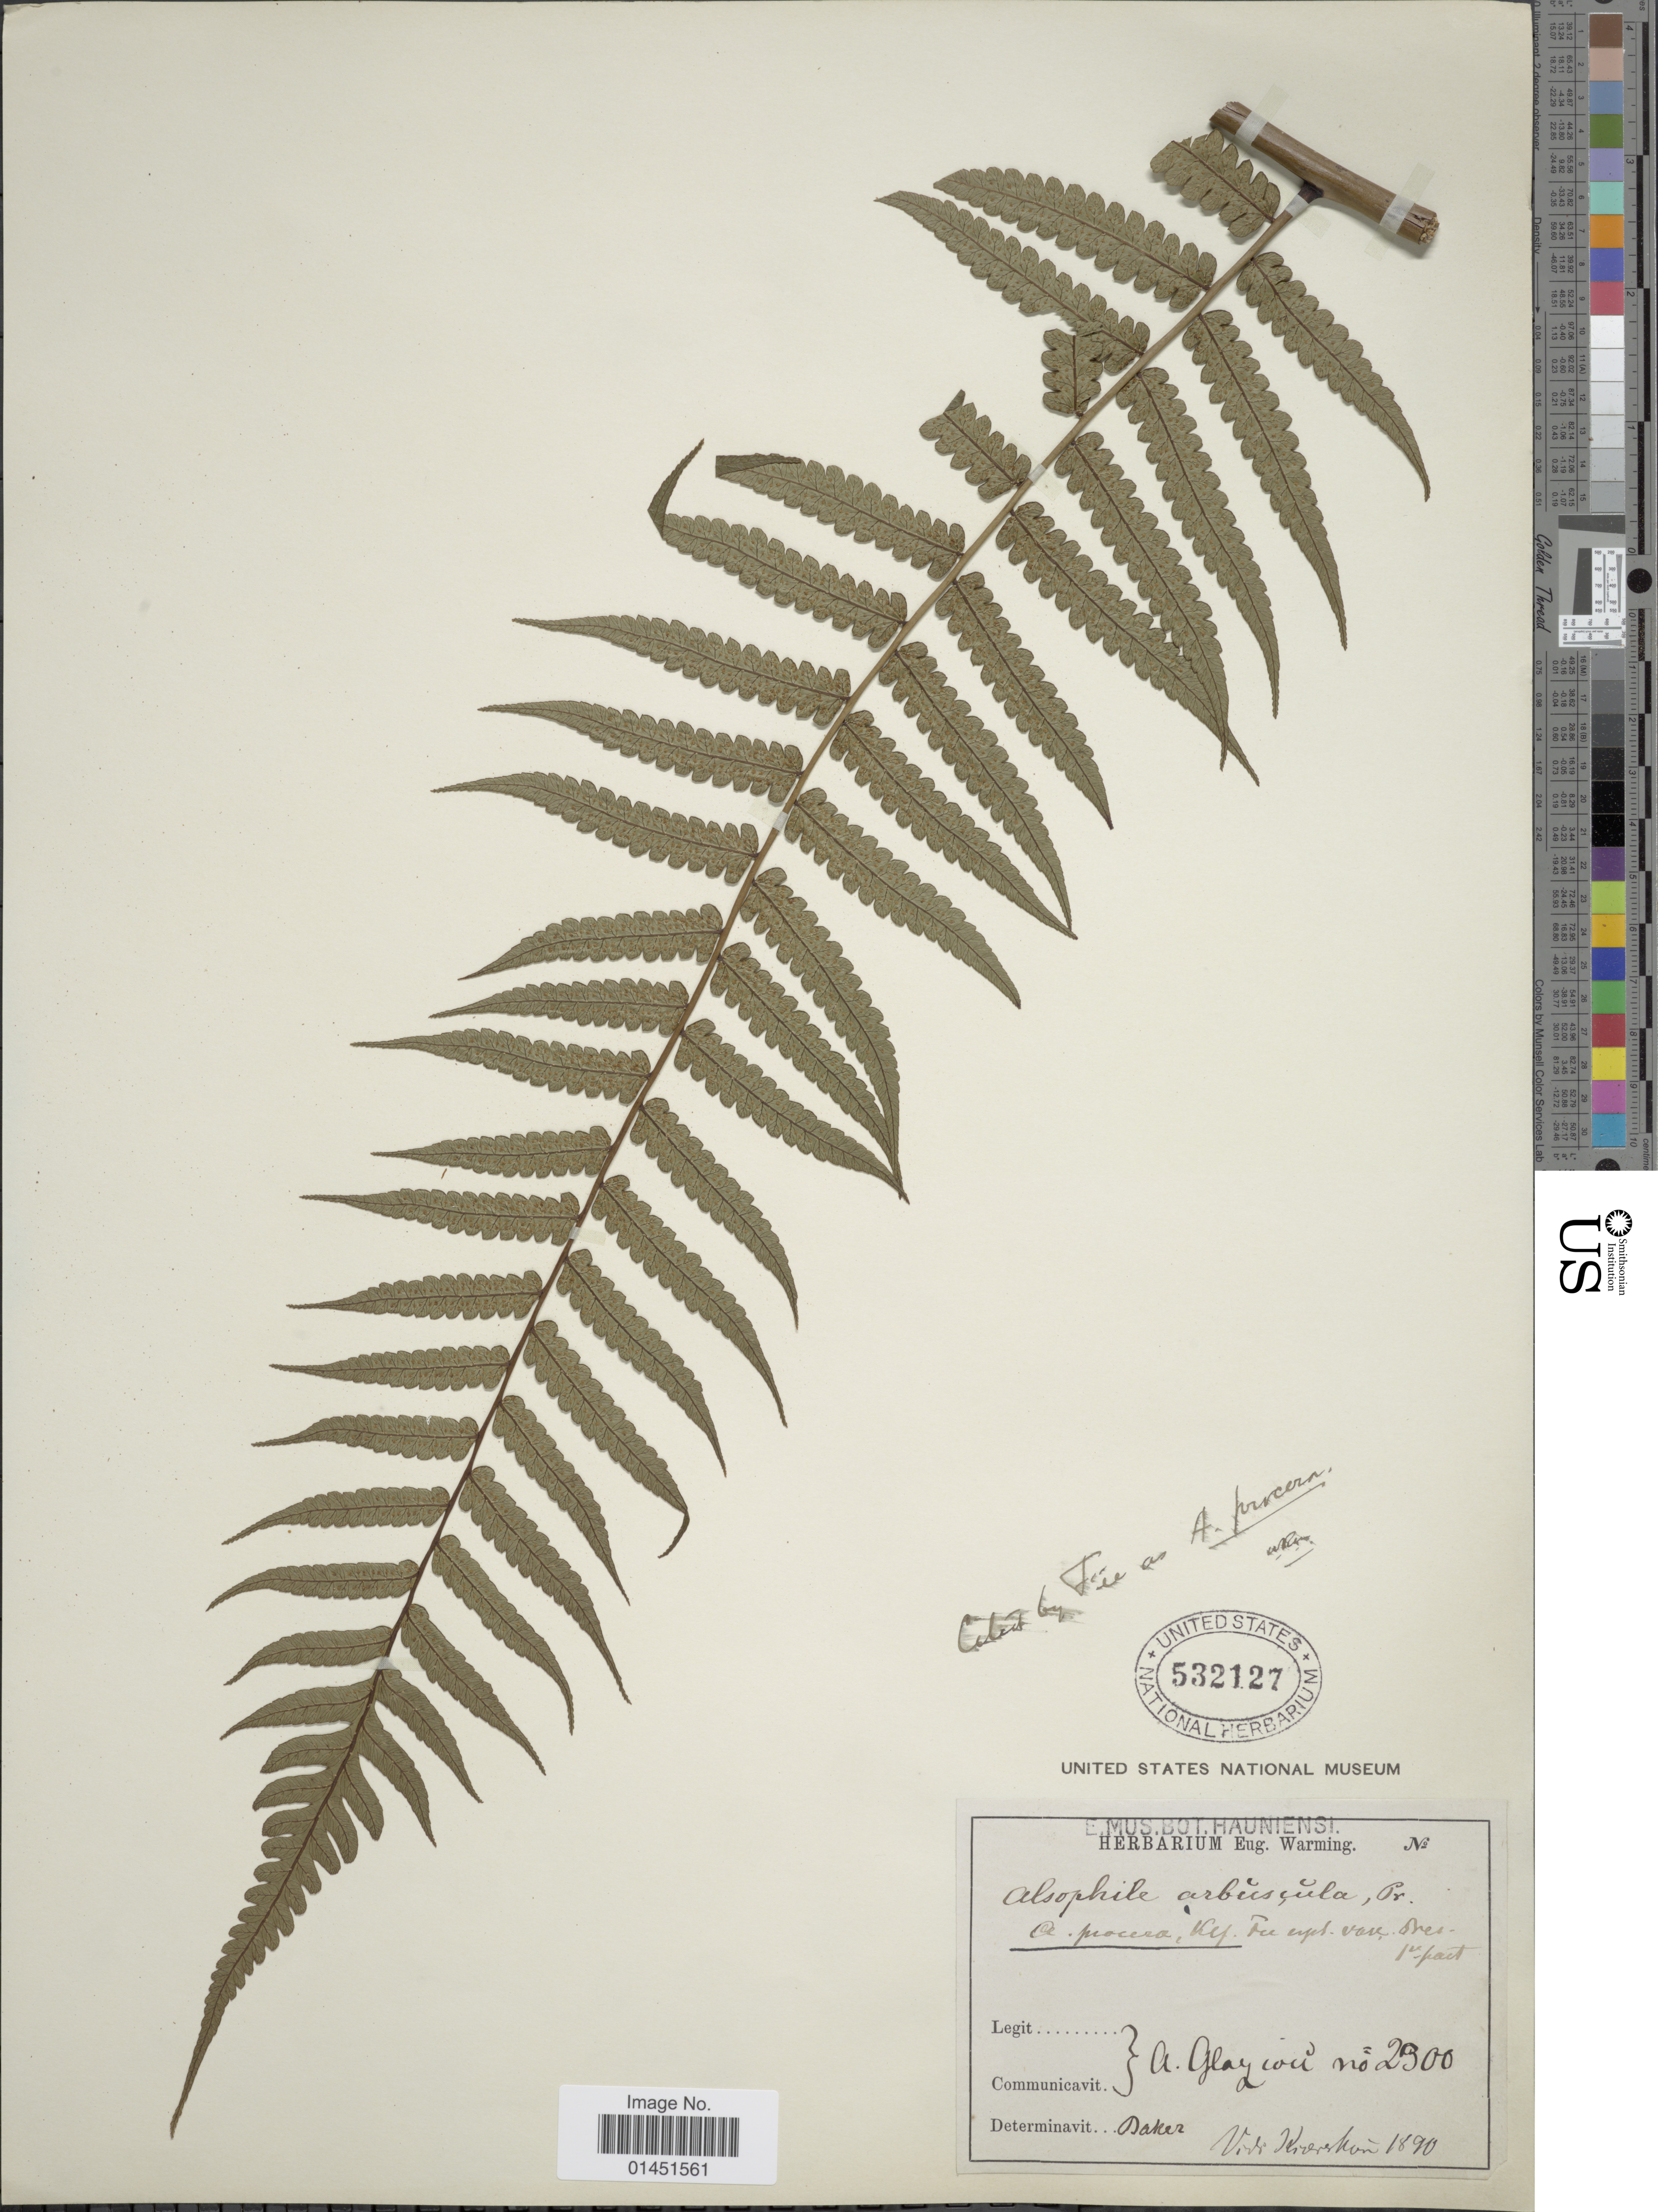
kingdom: Plantae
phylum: Tracheophyta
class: Polypodiopsida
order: Cyatheales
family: Cyatheaceae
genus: Cyathea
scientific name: Cyathea dichromatolepis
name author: (Fée) Domin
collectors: A. F. M. Glaziou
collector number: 2300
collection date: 1890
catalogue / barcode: US 532127